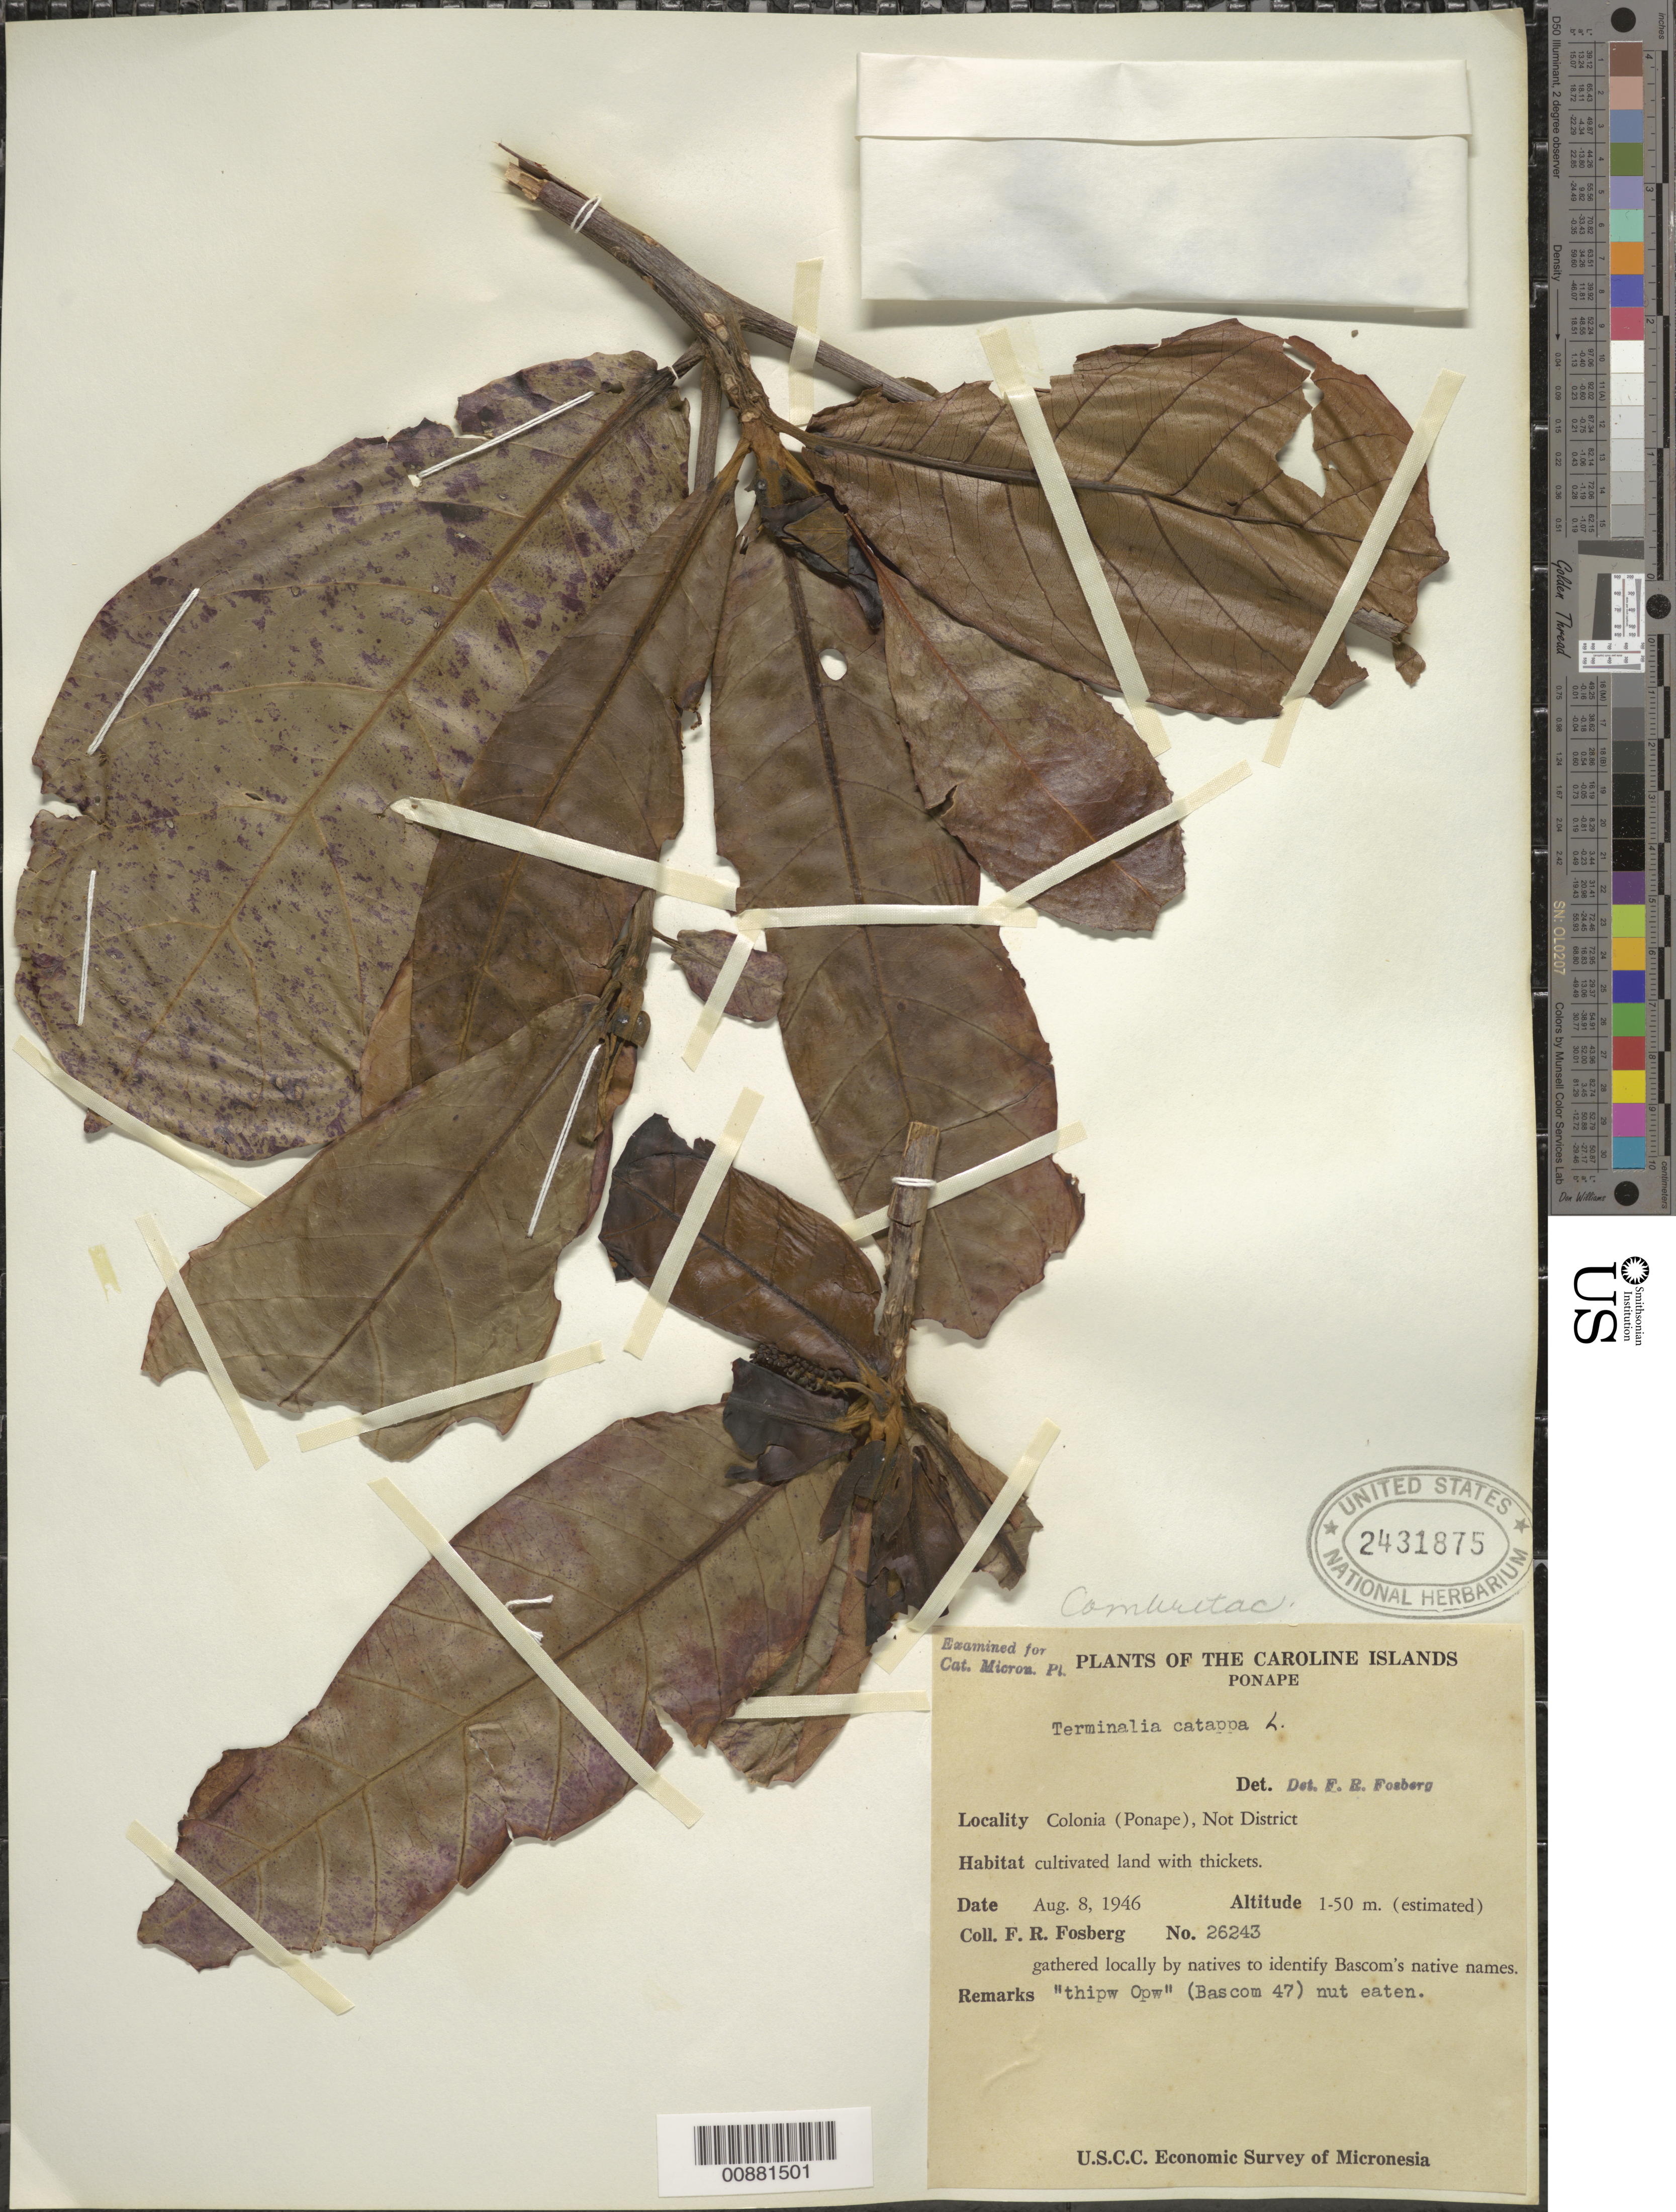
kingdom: Plantae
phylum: Tracheophyta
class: Magnoliopsida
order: Myrtales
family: Combretaceae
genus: Terminalia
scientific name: Terminalia catappa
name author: L.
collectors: F. R. Fosberg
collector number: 26243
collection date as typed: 08 Aug 1946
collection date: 1946-08-08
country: Micronesia, Federated States of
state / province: Pohnpei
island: Pohnpei [Ponape]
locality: Colonia (Ponape) Not Dist.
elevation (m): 1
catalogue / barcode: US 2431875